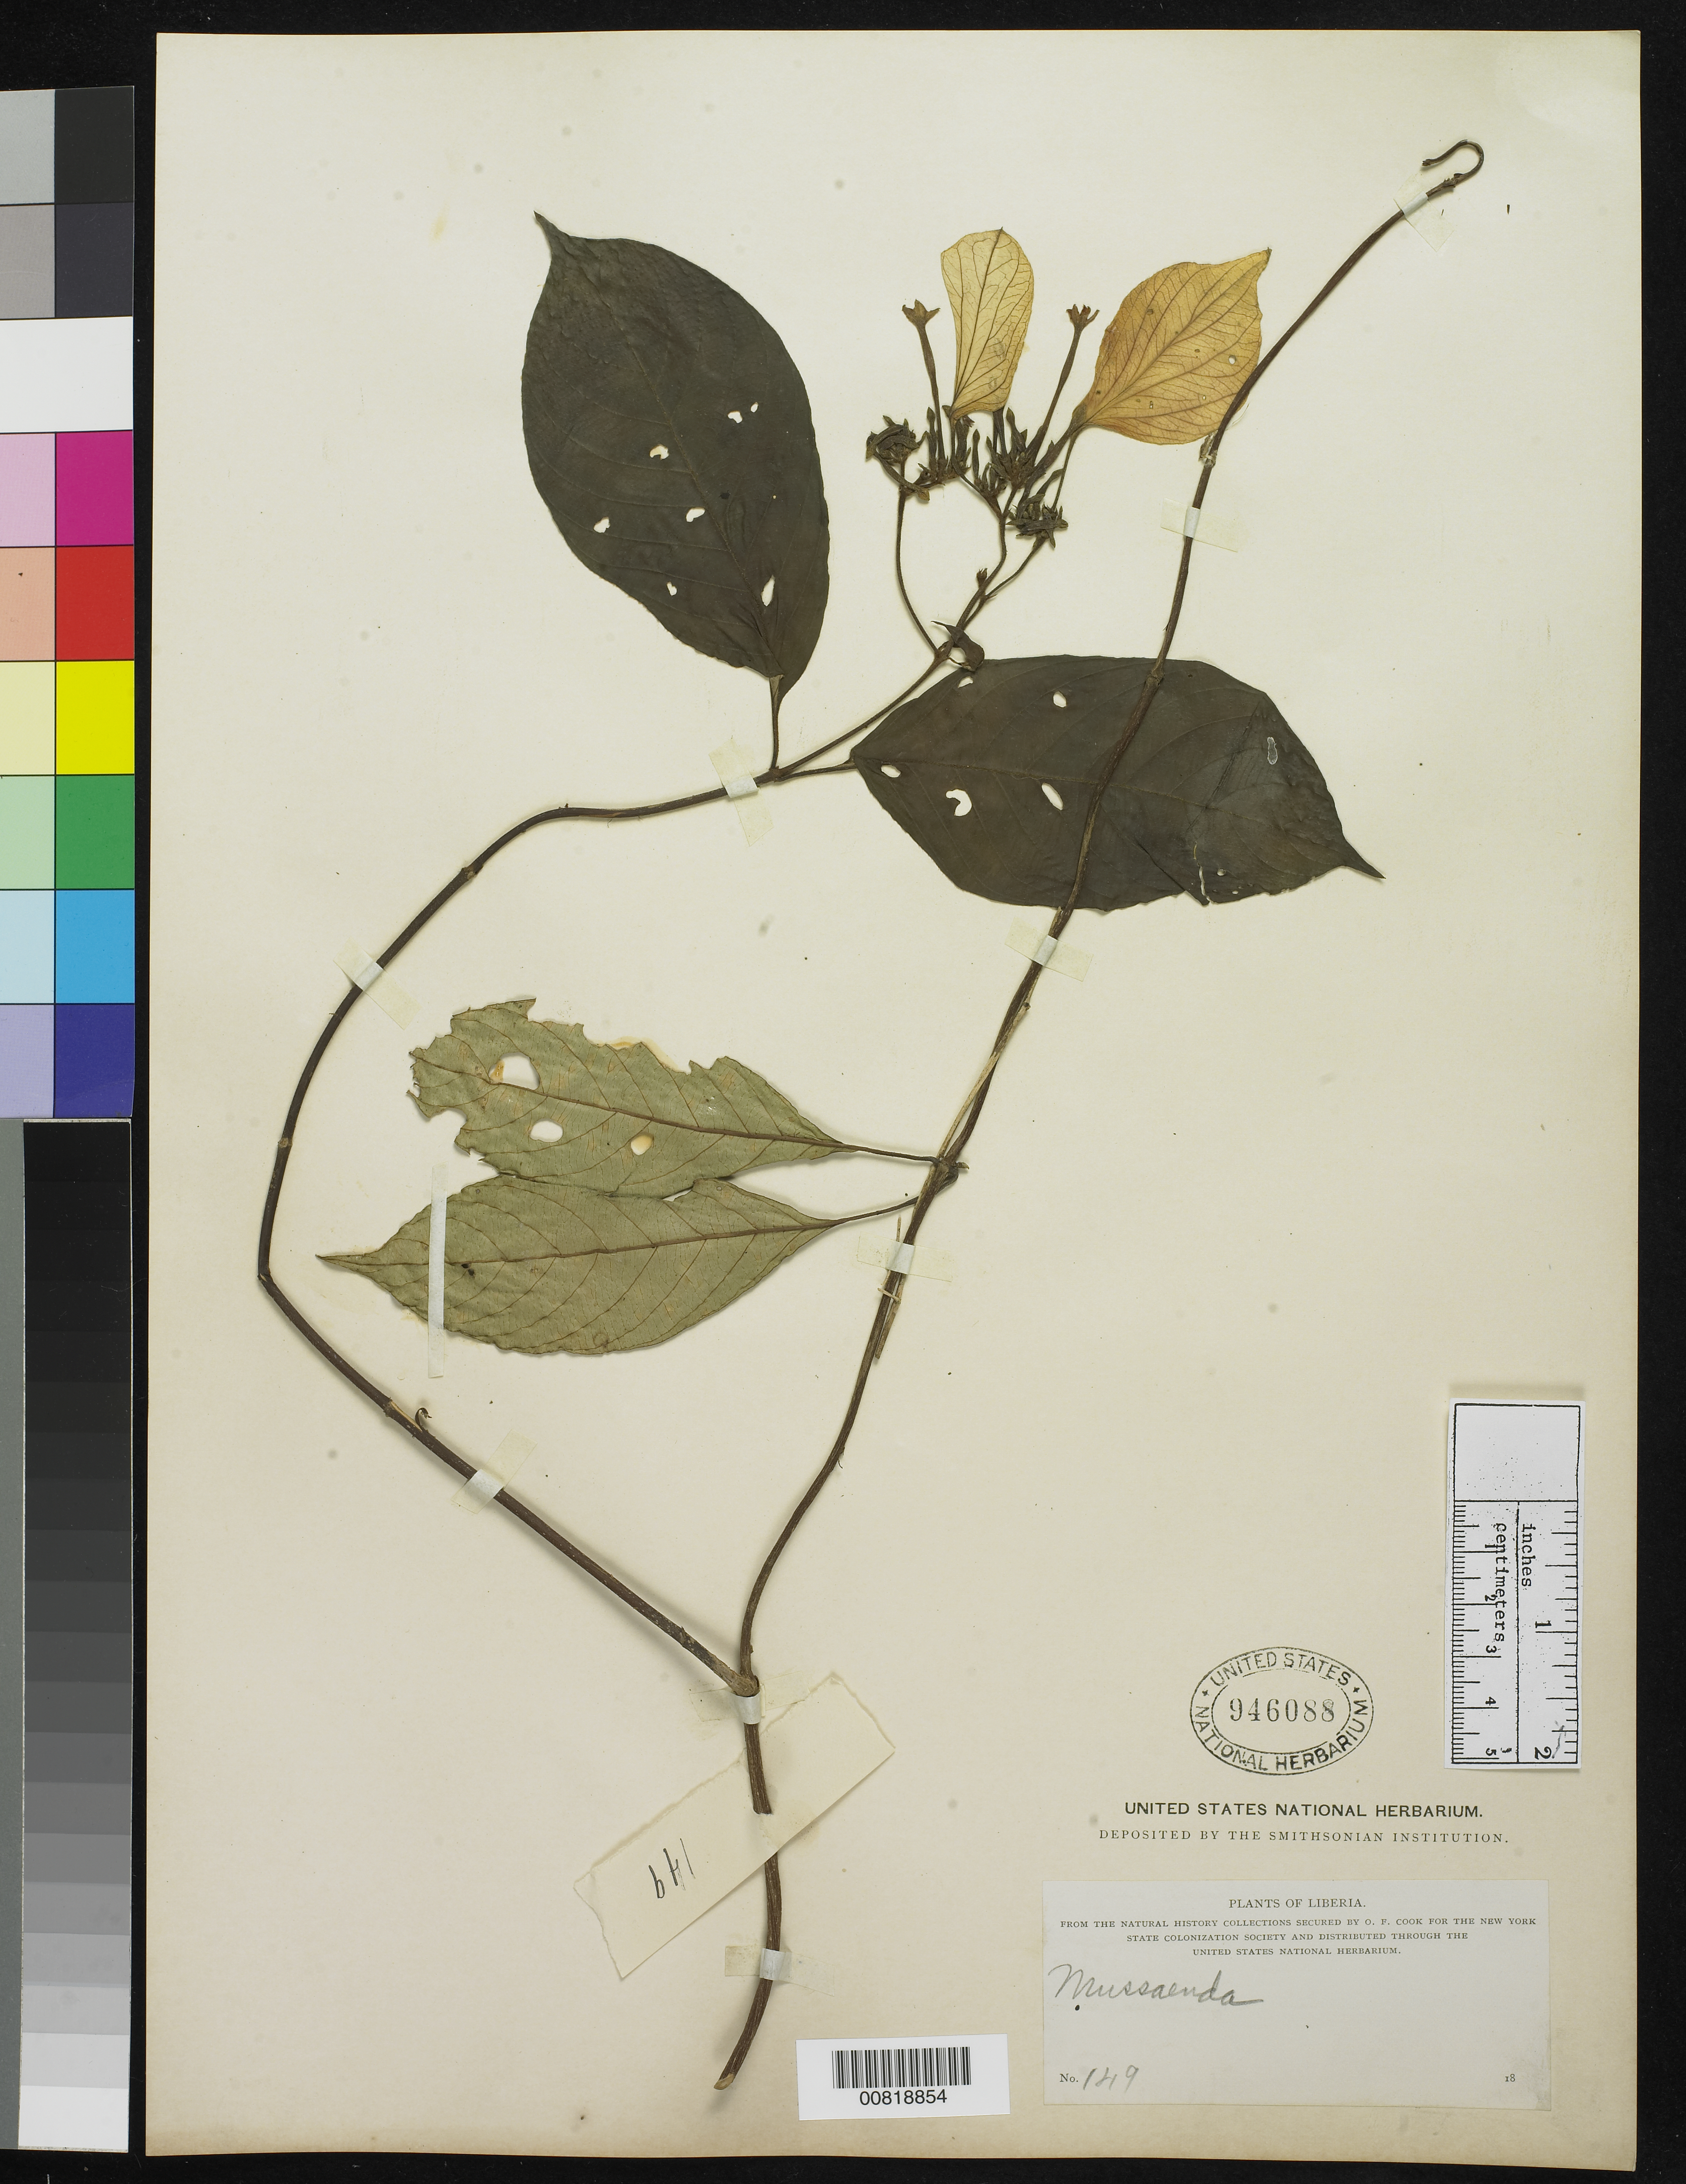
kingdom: Plantae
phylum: Tracheophyta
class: Magnoliopsida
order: Gentianales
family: Rubiaceae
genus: Mussaenda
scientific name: Mussaenda sp.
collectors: O. F. Cook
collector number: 149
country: Liberia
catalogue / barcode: US 946088